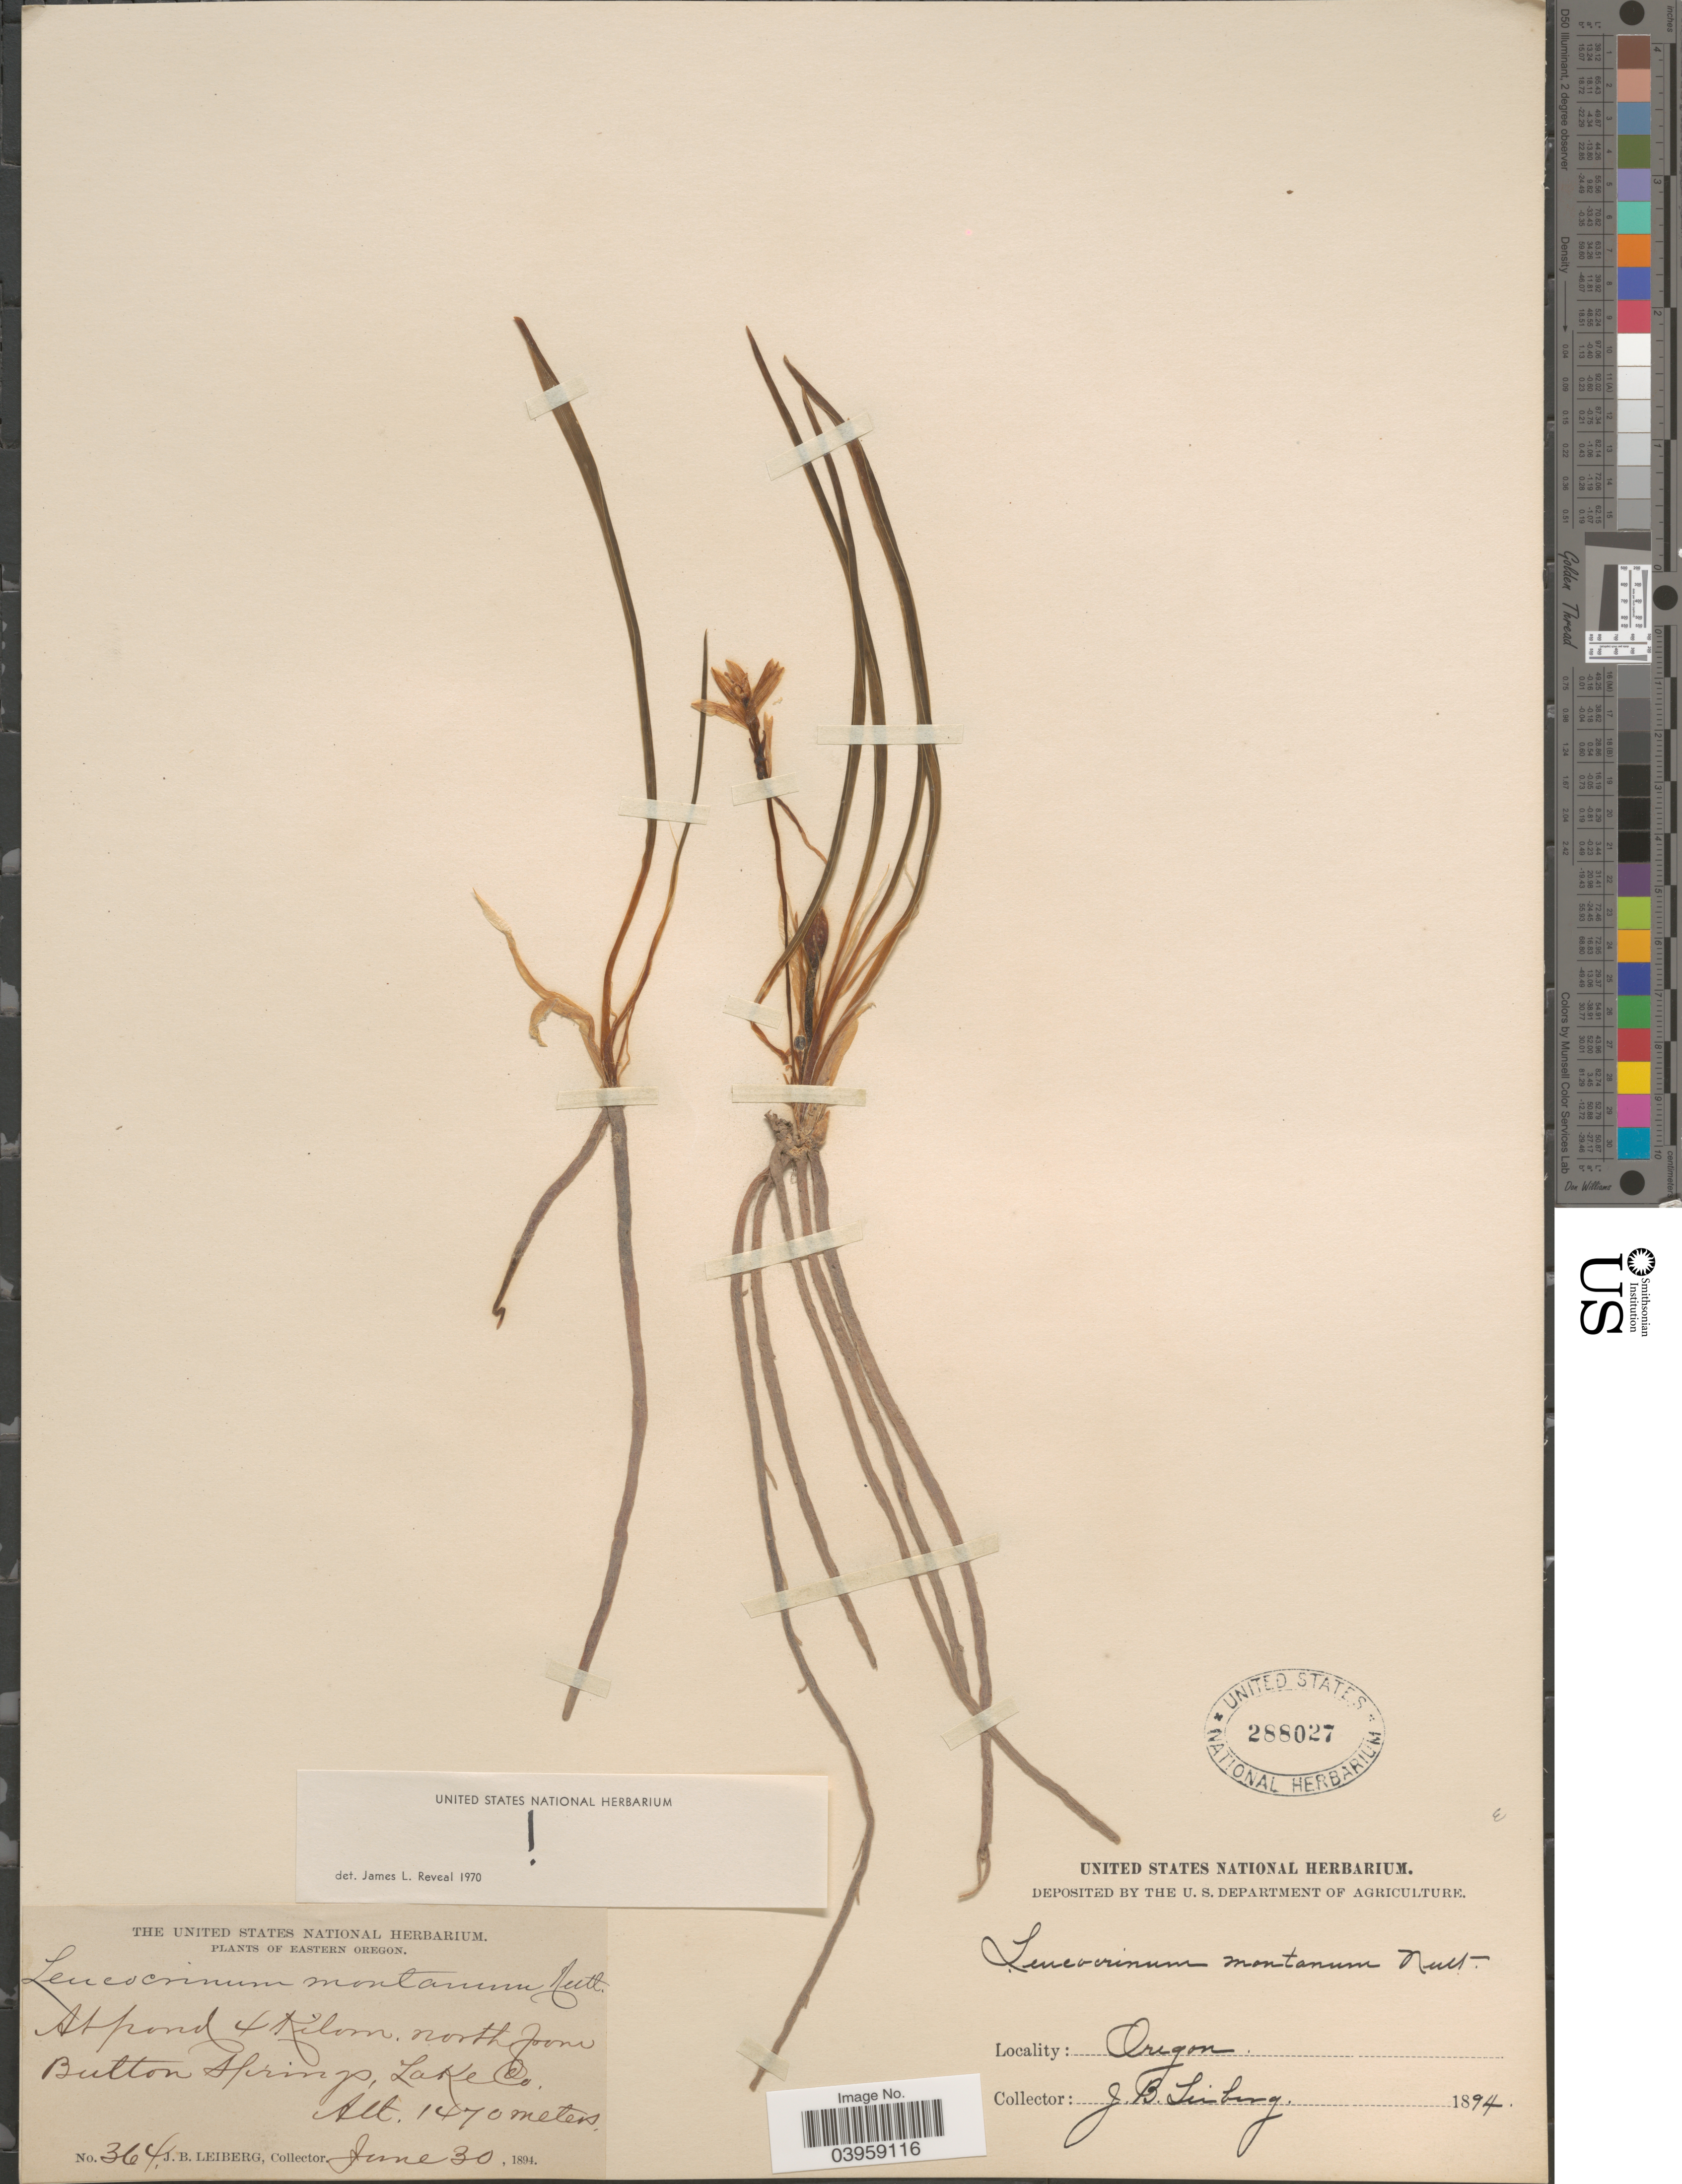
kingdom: Plantae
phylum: Tracheophyta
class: Liliopsida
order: Asparagales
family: Asparagaceae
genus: Leucocrinum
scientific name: Leucocrinum montanum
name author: Nutt.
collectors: J. B. Leiberg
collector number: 364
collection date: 1894-06-30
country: United States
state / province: Oregon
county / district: Lake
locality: Eastern Oregon. At pond 4 Kilom. north from Button Springs, Lake Co.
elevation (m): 1470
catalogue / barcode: US 288027